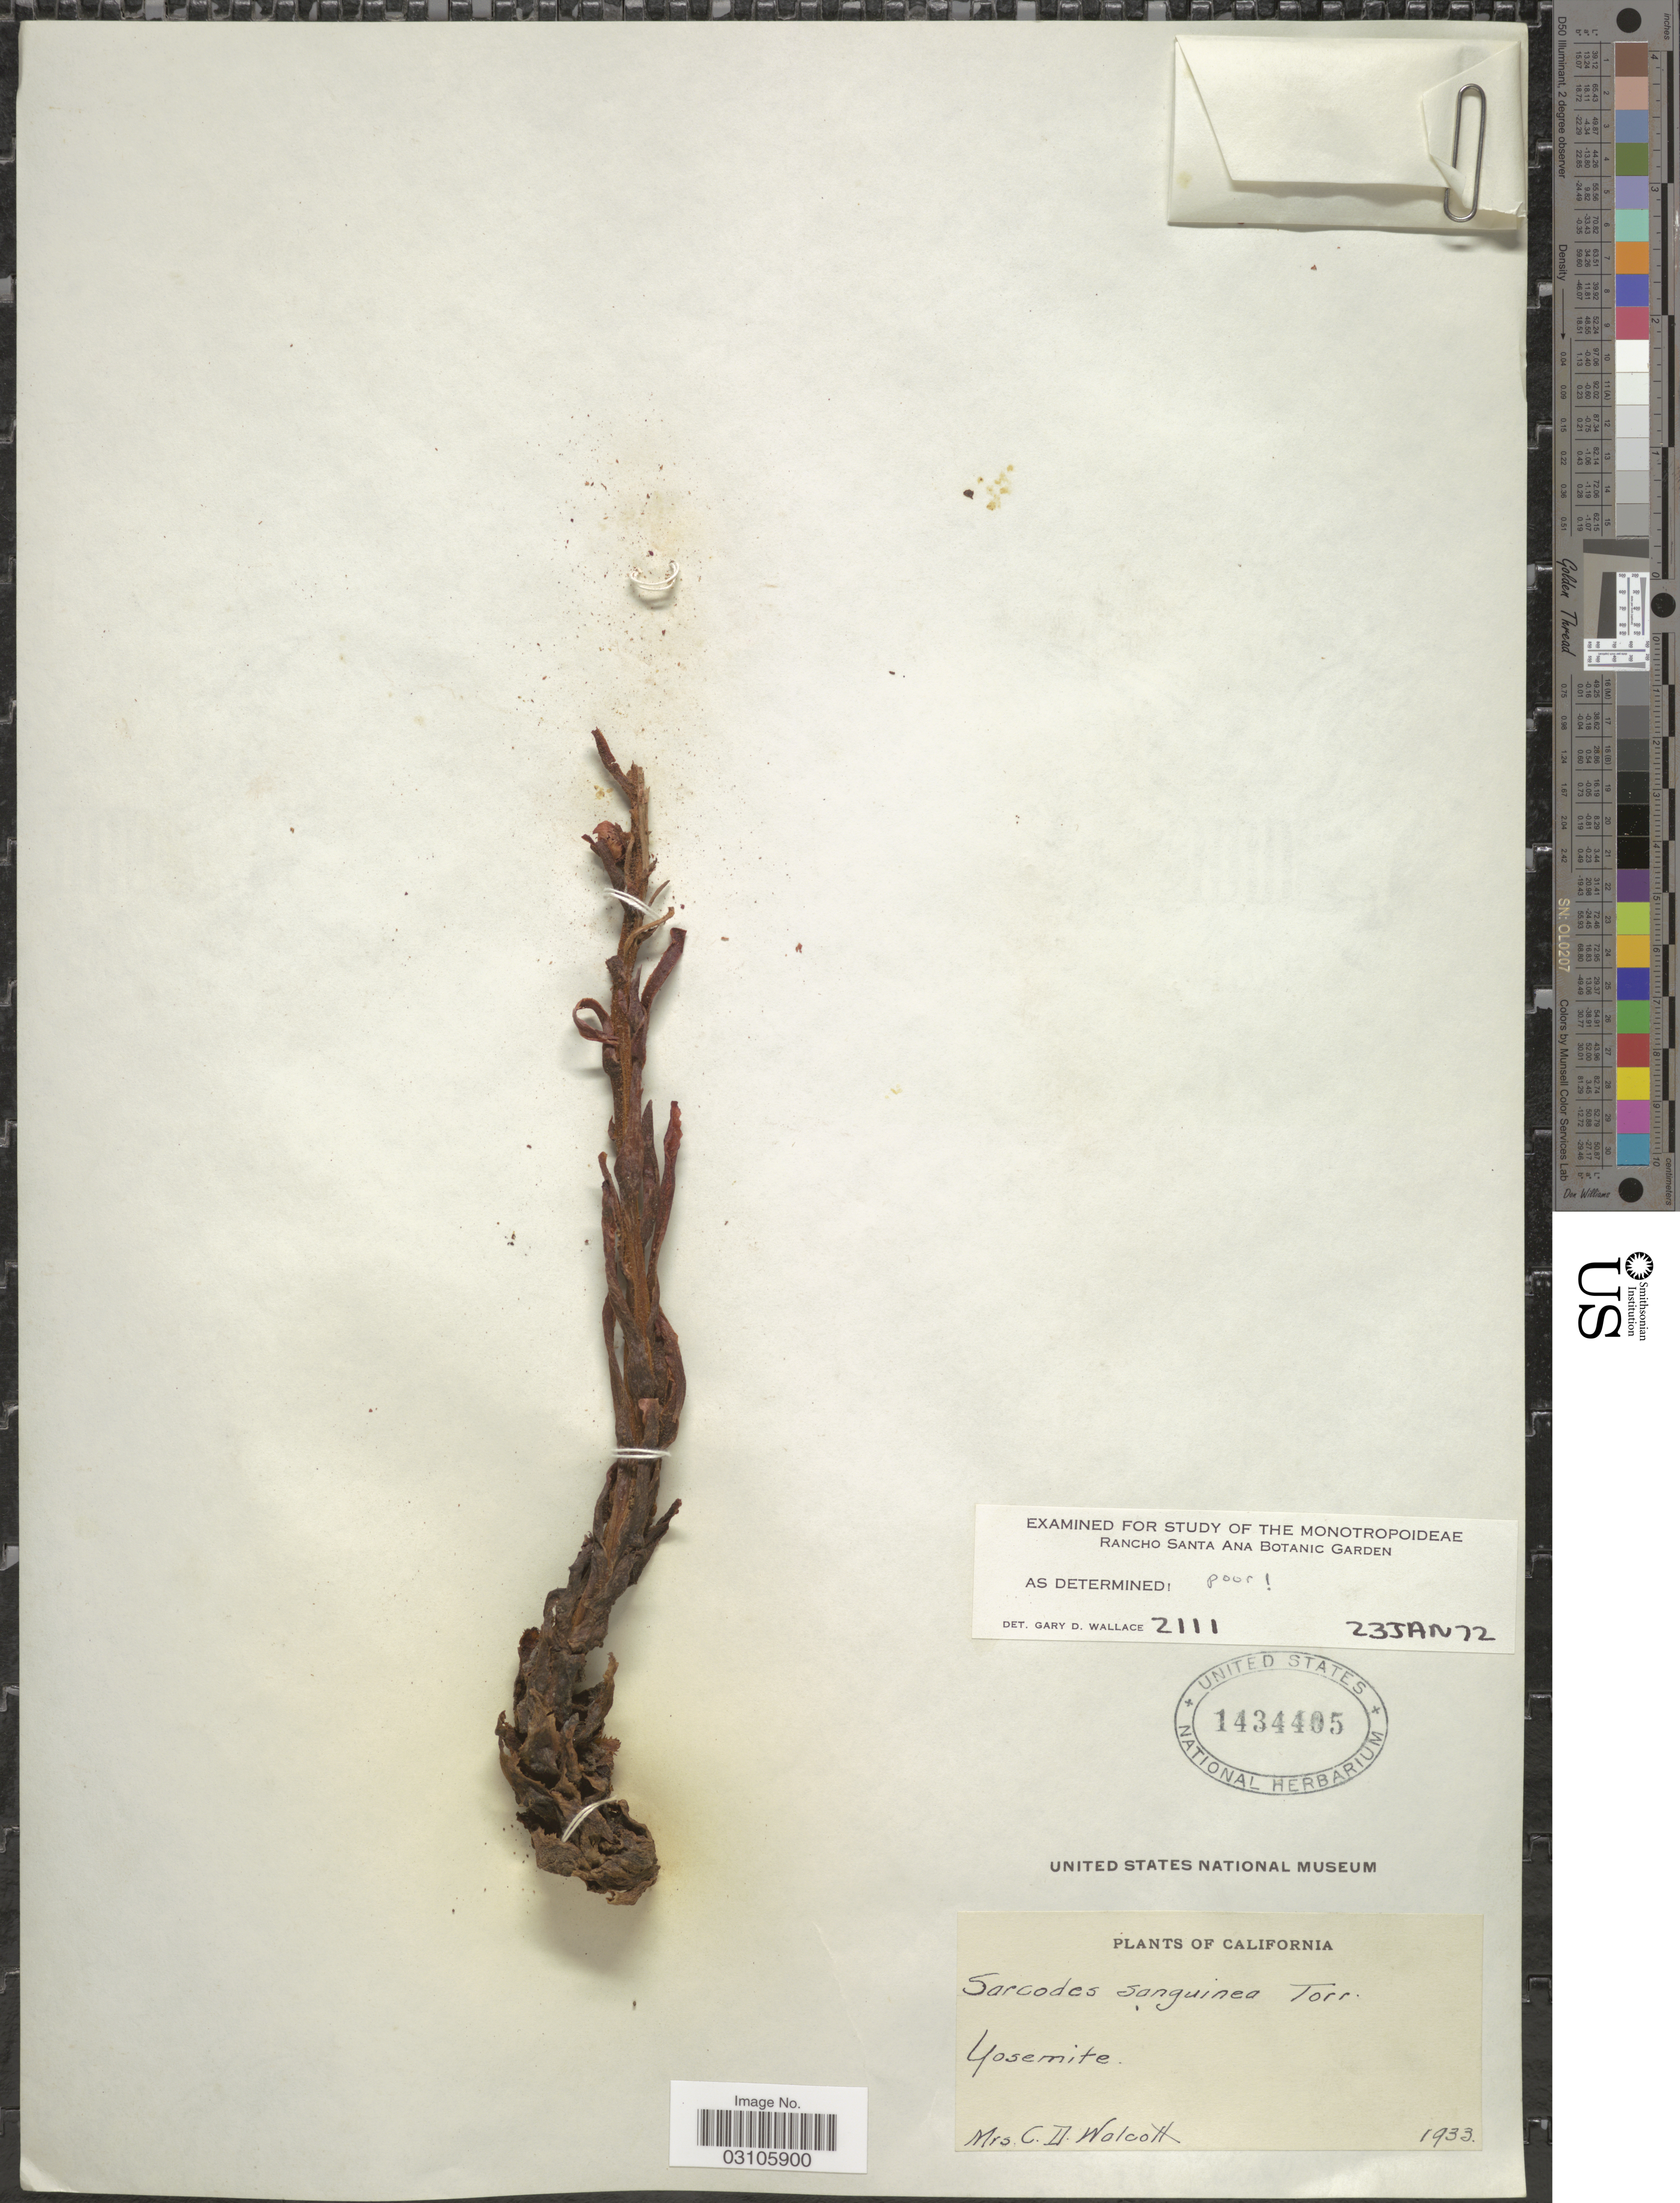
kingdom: Plantae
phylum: Tracheophyta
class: Magnoliopsida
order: Ericales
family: Ericaceae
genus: Sarcodes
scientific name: Sarcodes sanguinea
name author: Torr.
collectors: C. Walcott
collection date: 1933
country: United States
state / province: California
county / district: Mariposa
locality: Yosemite.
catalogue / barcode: US 1434405